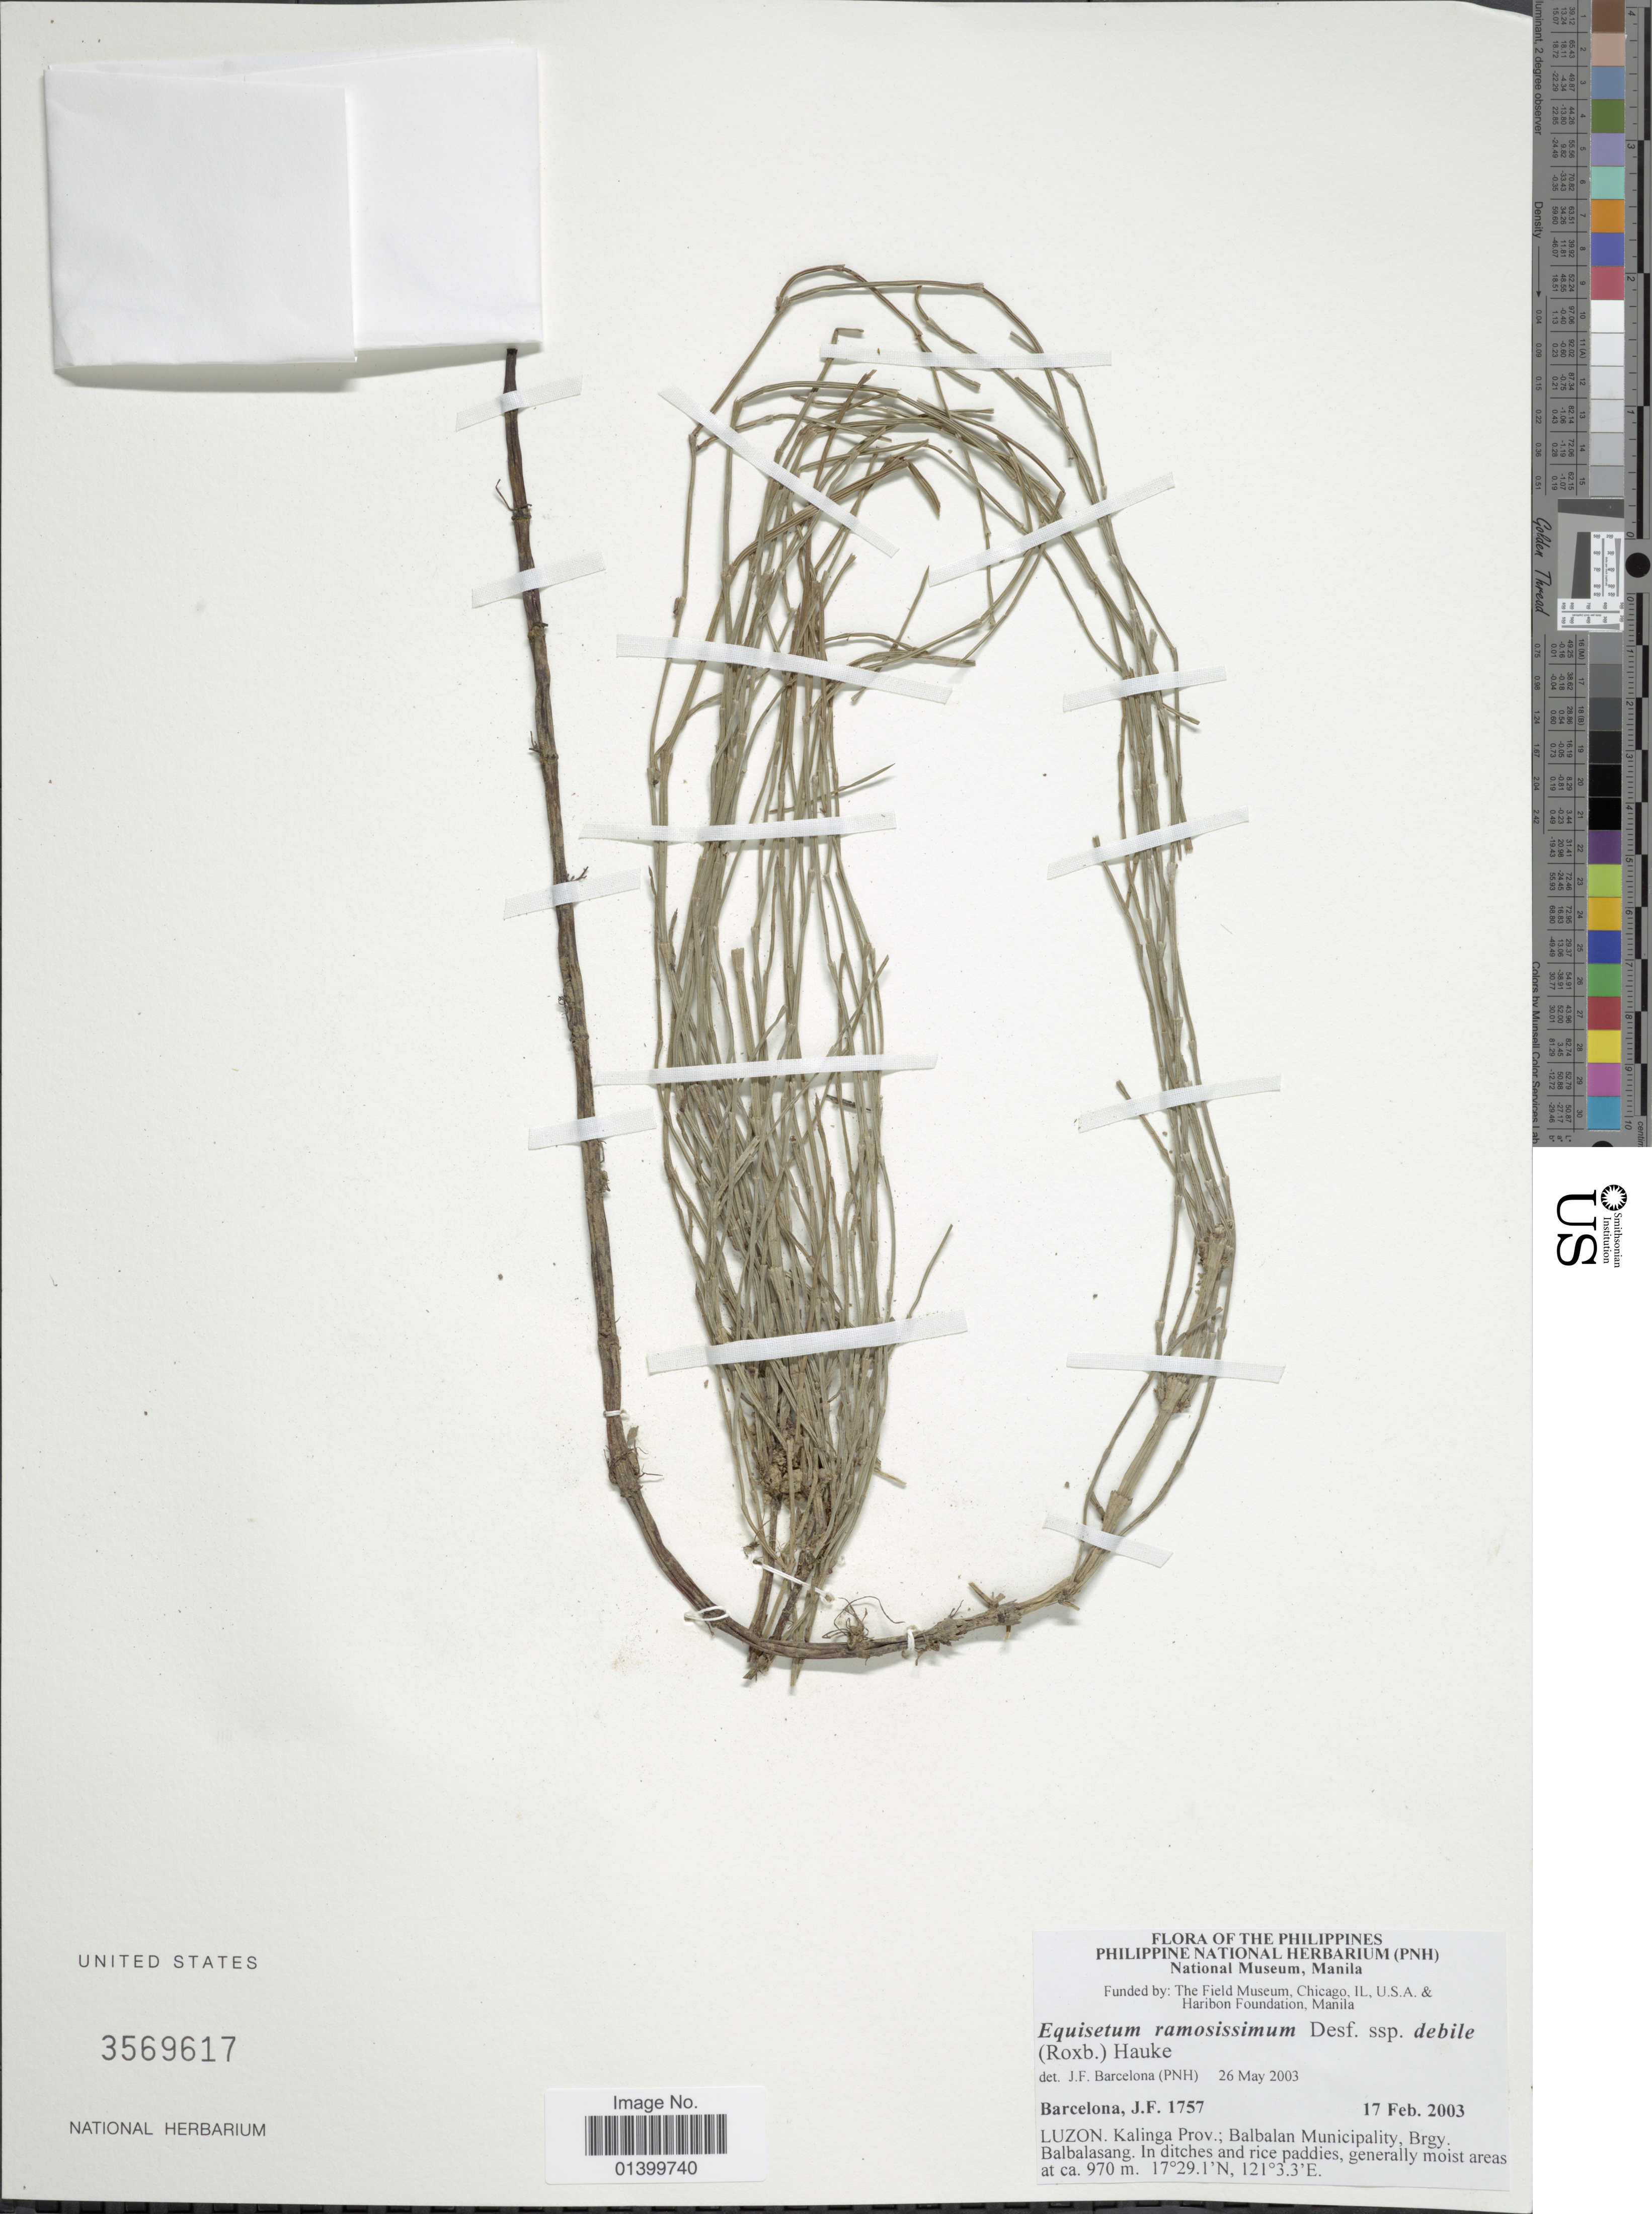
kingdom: Plantae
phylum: Tracheophyta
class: Polypodiopsida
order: Equisetales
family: Equisetaceae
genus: Equisetum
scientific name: Equisetum ramosissimum subsp. debile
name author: (Roxb. ex Vaucher) Hauke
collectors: J. F. Barcelona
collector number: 1757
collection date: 2003-02-17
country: Philippines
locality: Flora of the Philippines. Luzon. Kalinga Prov.: Balbalan Municipality, Brgy. Balbalasang.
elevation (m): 970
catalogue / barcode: US 3569617